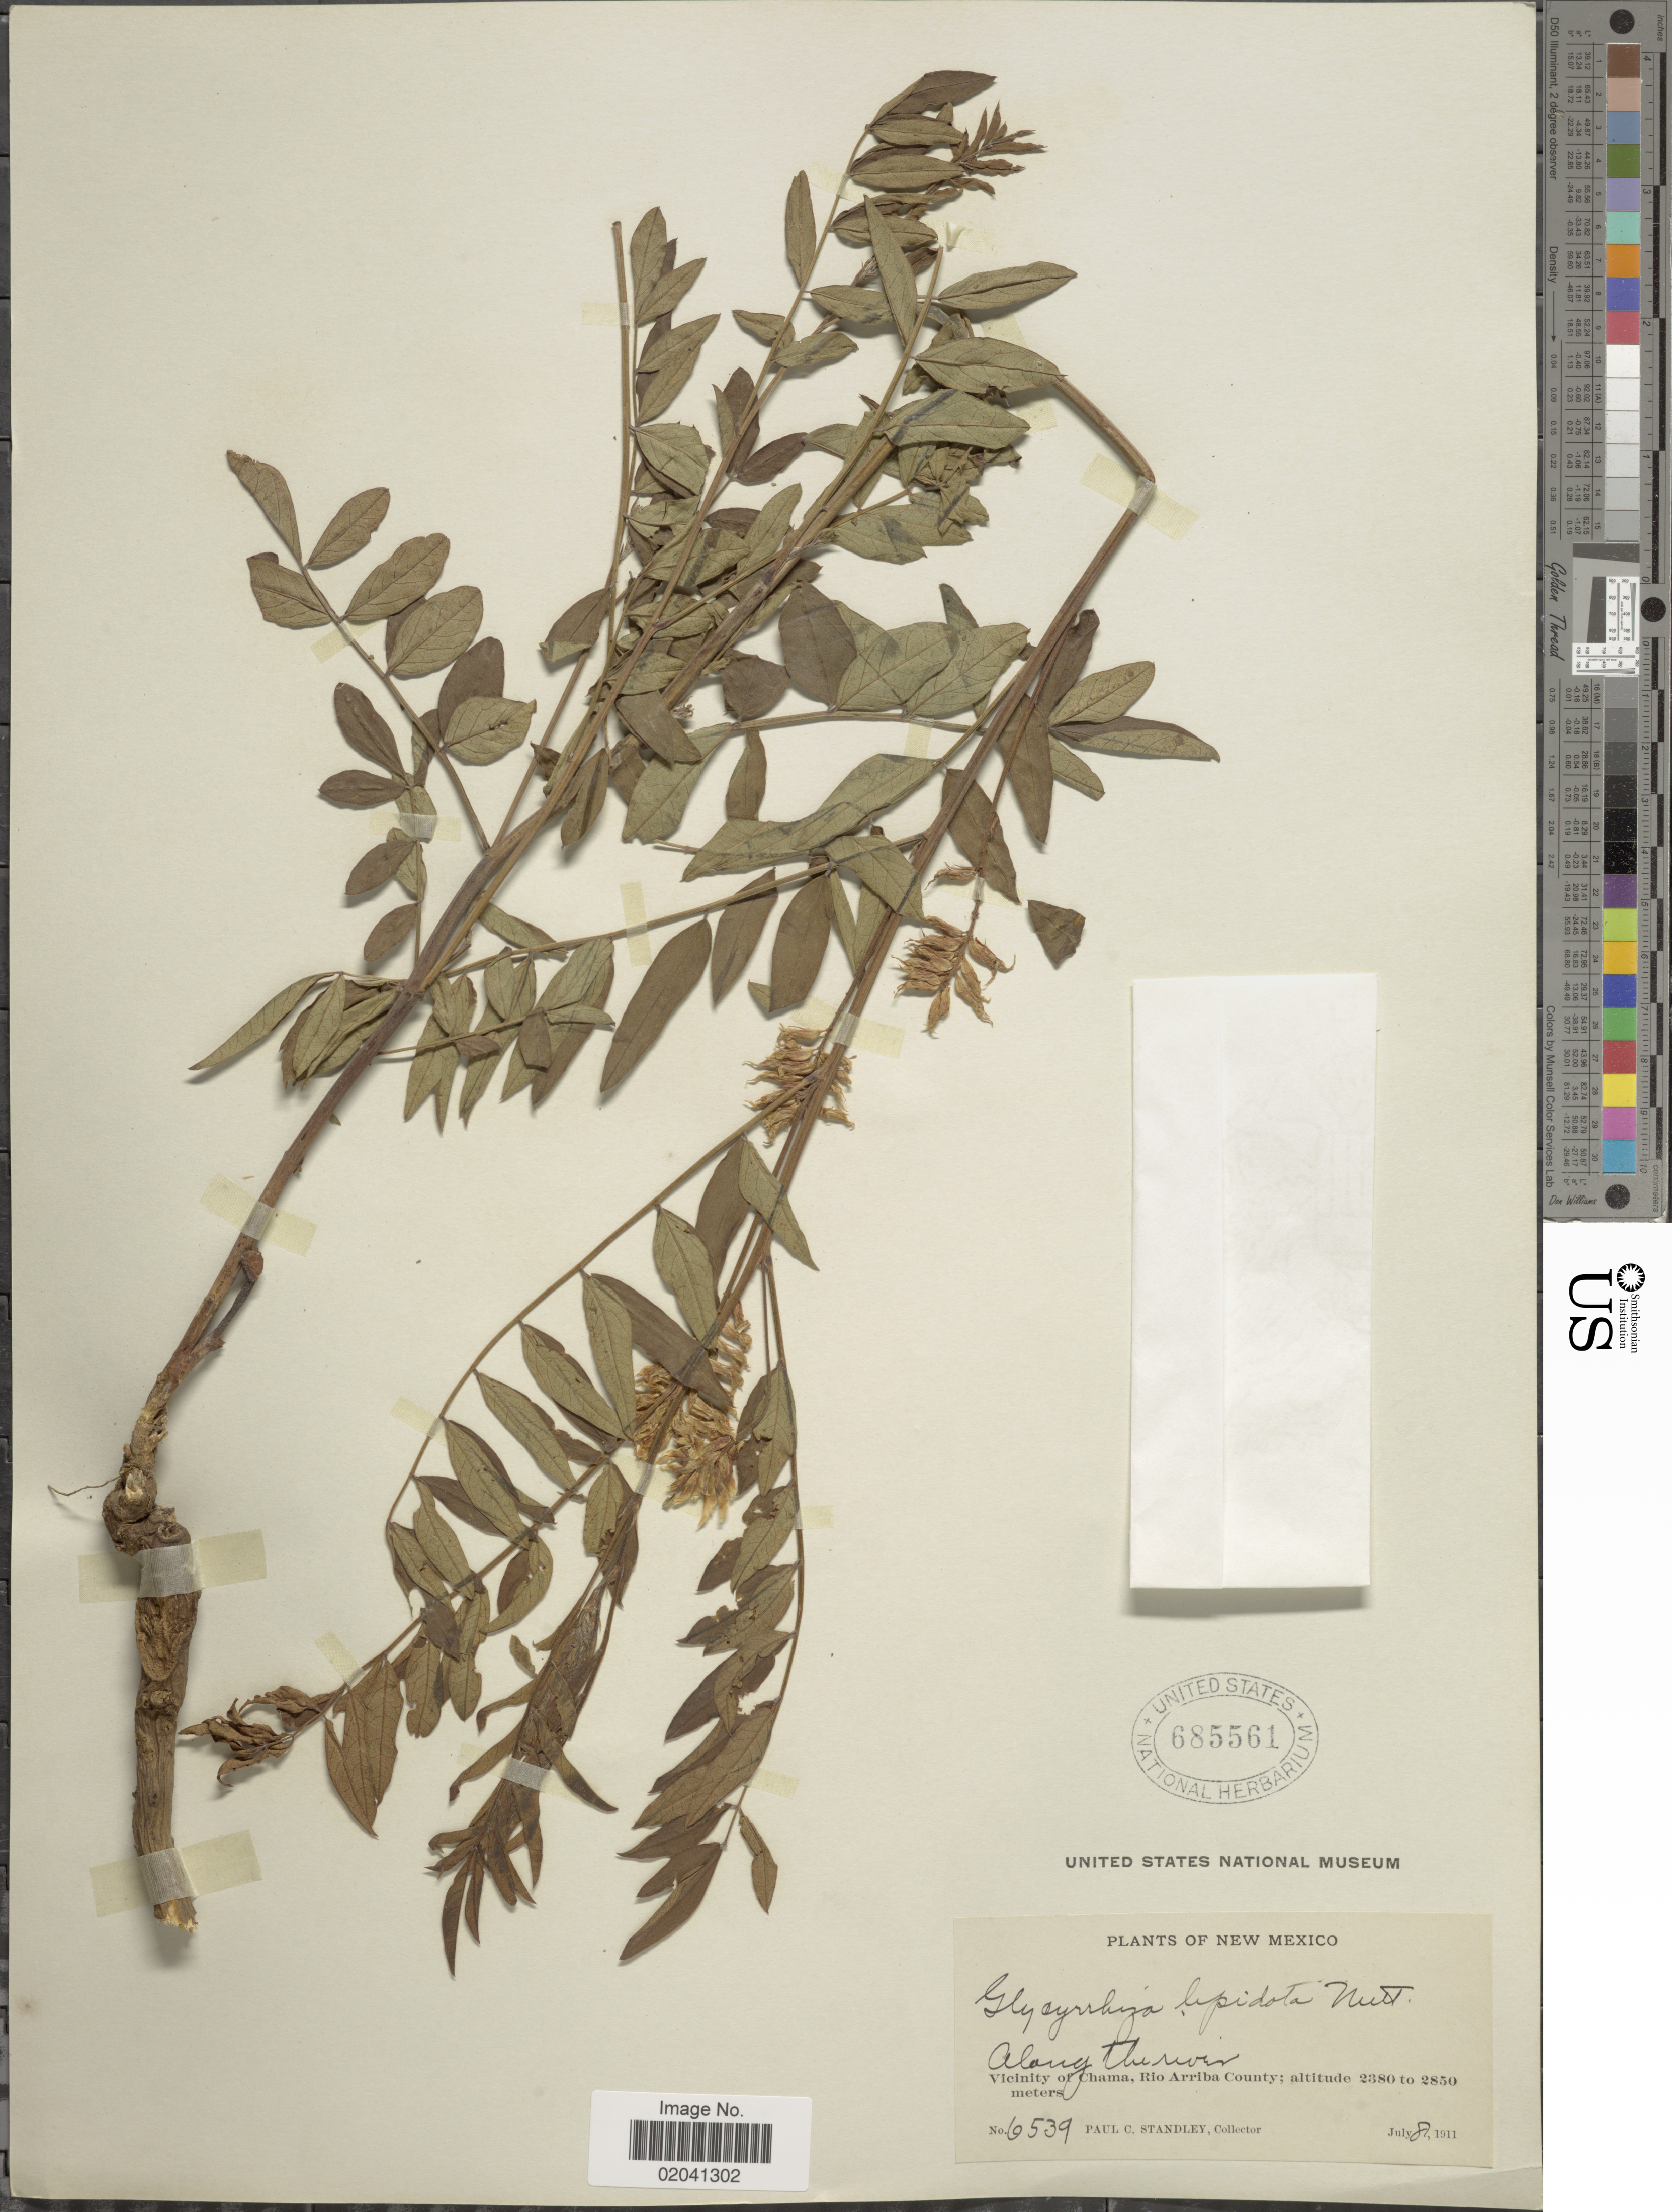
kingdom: Plantae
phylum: Tracheophyta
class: Magnoliopsida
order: Fabales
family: Fabaceae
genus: Glycyrrhiza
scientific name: Glycyrrhiza lepidota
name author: Pursh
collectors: P. C. Standley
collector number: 6539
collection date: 1911-07-08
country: United States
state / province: New Mexico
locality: Along the river. Vicinity of Chama, Rio Arriba County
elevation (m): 2380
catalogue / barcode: US 685561